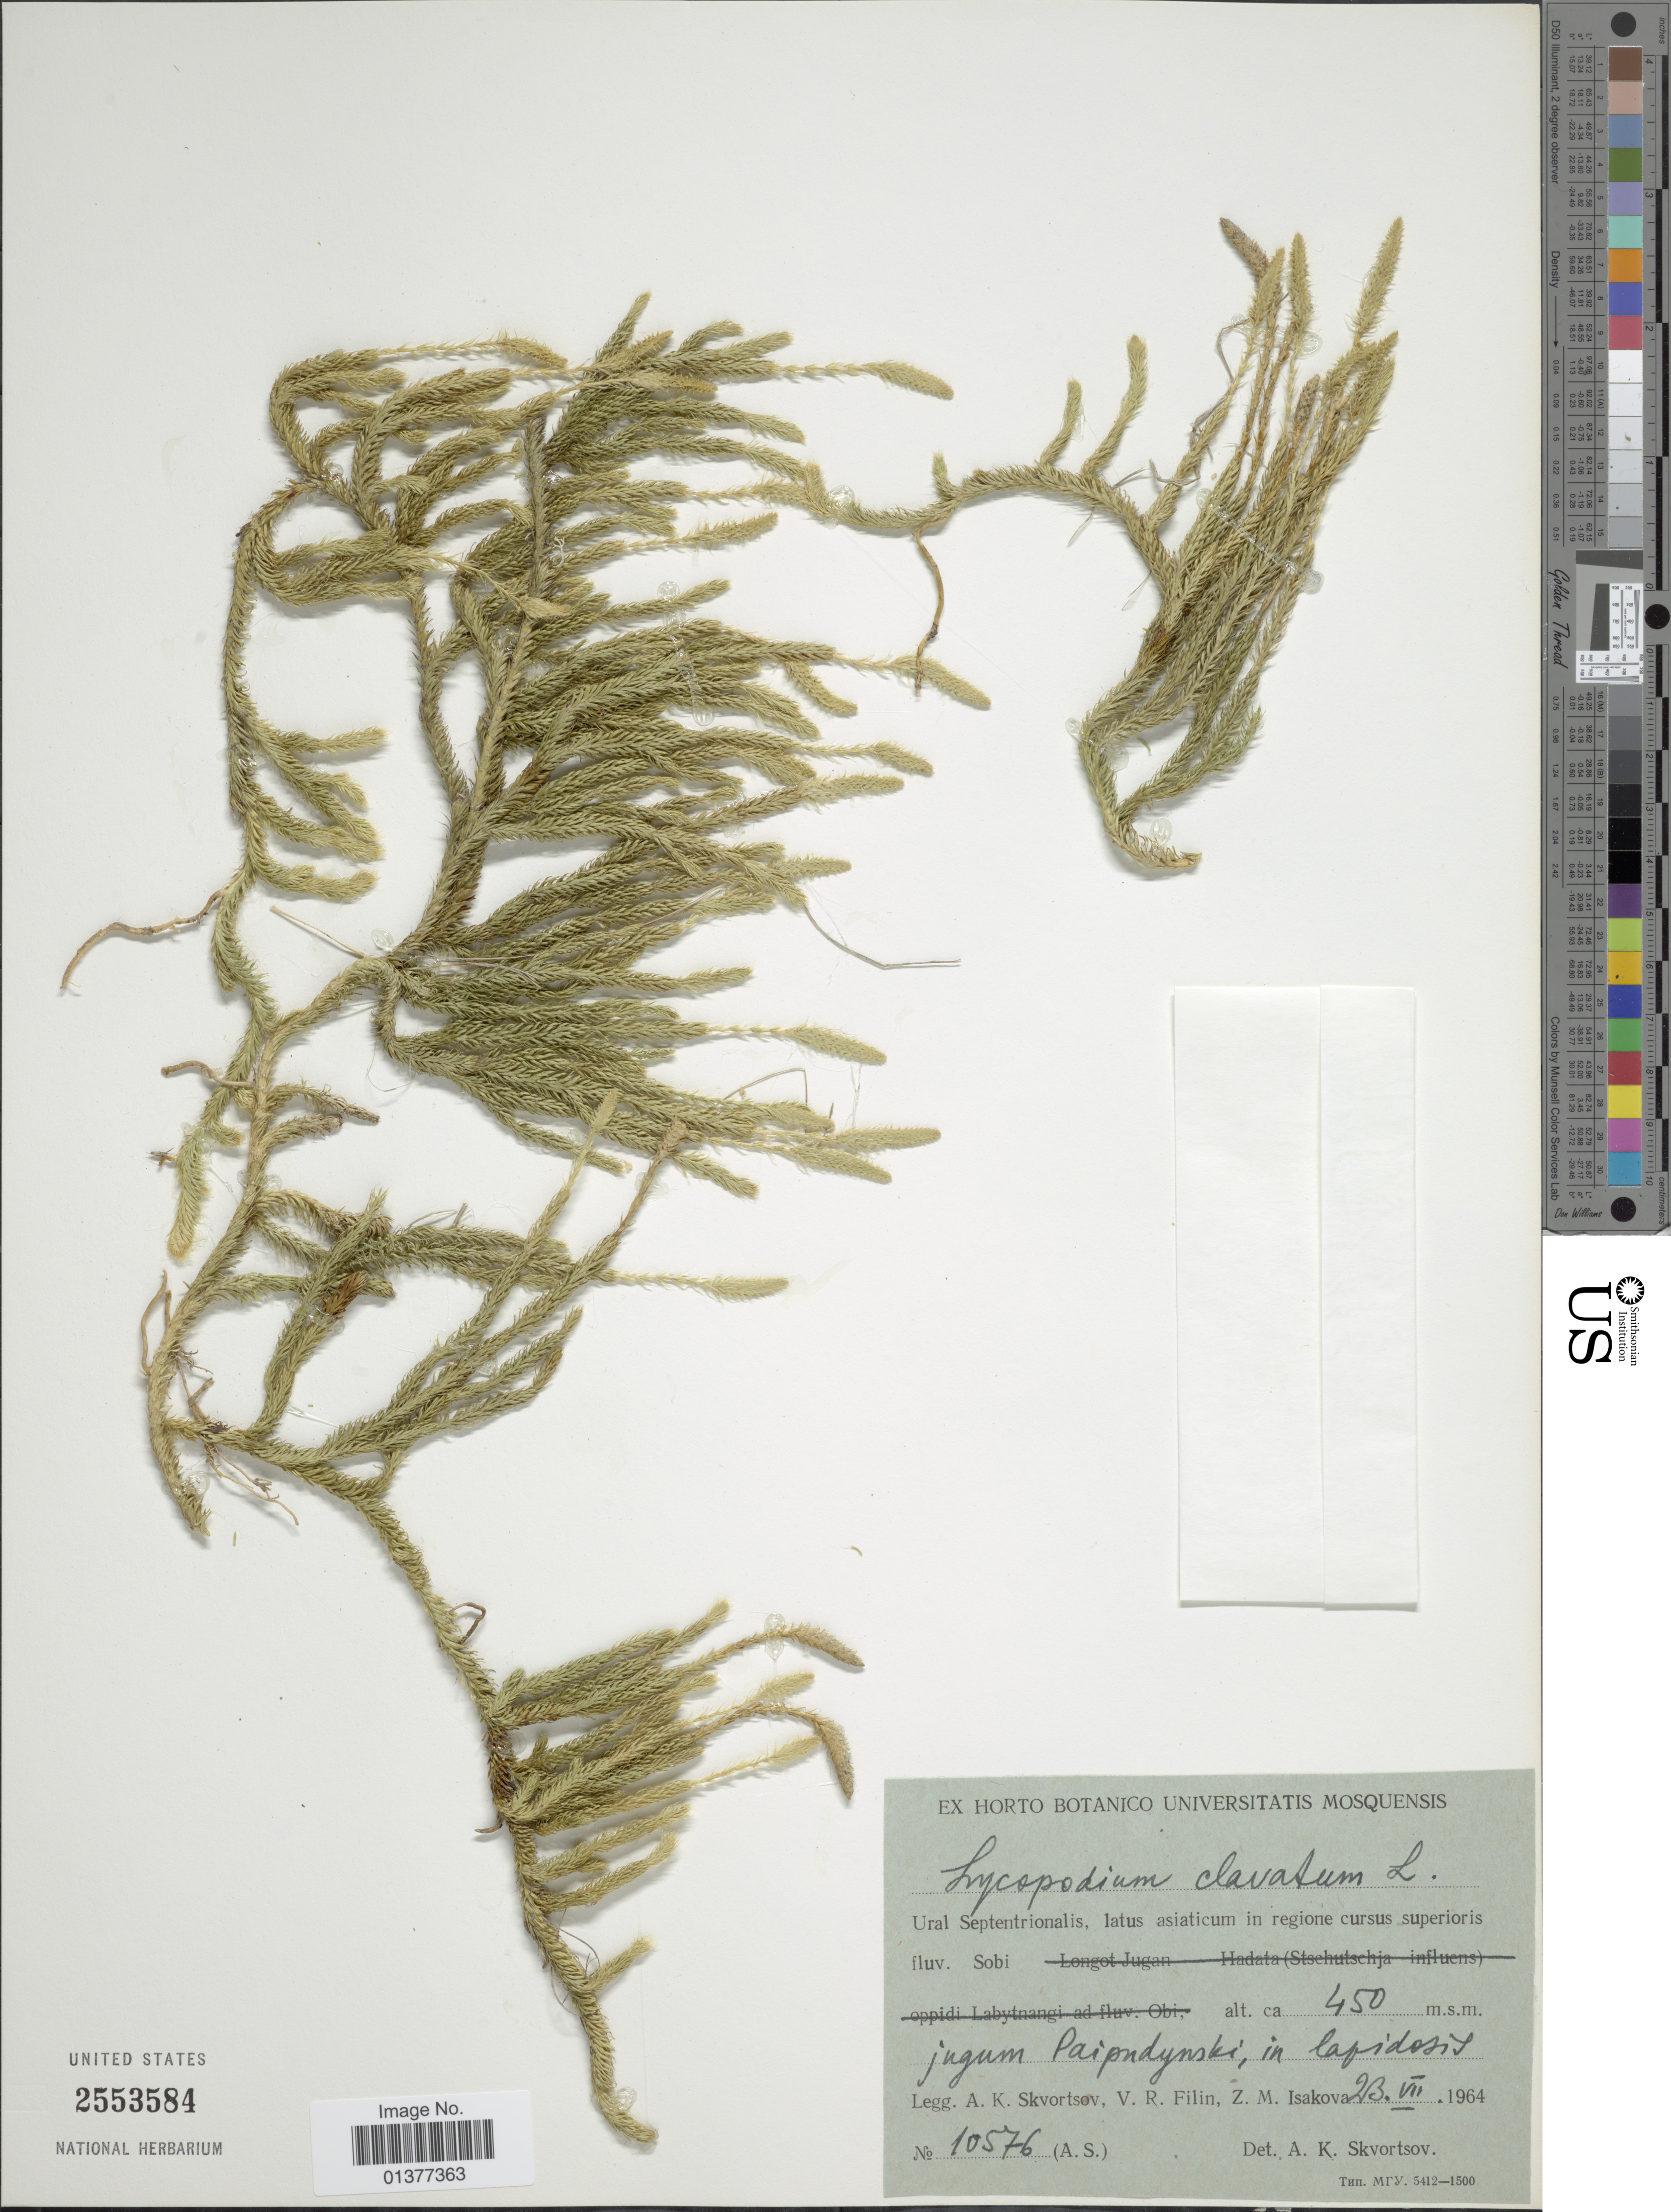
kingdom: Plantae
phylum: Tracheophyta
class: Lycopodiopsida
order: Lycopodiales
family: Lycopodiaceae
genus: Lycopodium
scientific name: Lycopodium clavatum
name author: L.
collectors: A. K. Skvortsov, V. Filin & Z. Isakova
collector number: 10576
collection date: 1964-07-23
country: Russian Federation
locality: Ural septentrionalis, Iatus in regione cursus superioris fluv. Sobi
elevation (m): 450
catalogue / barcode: US 2553584